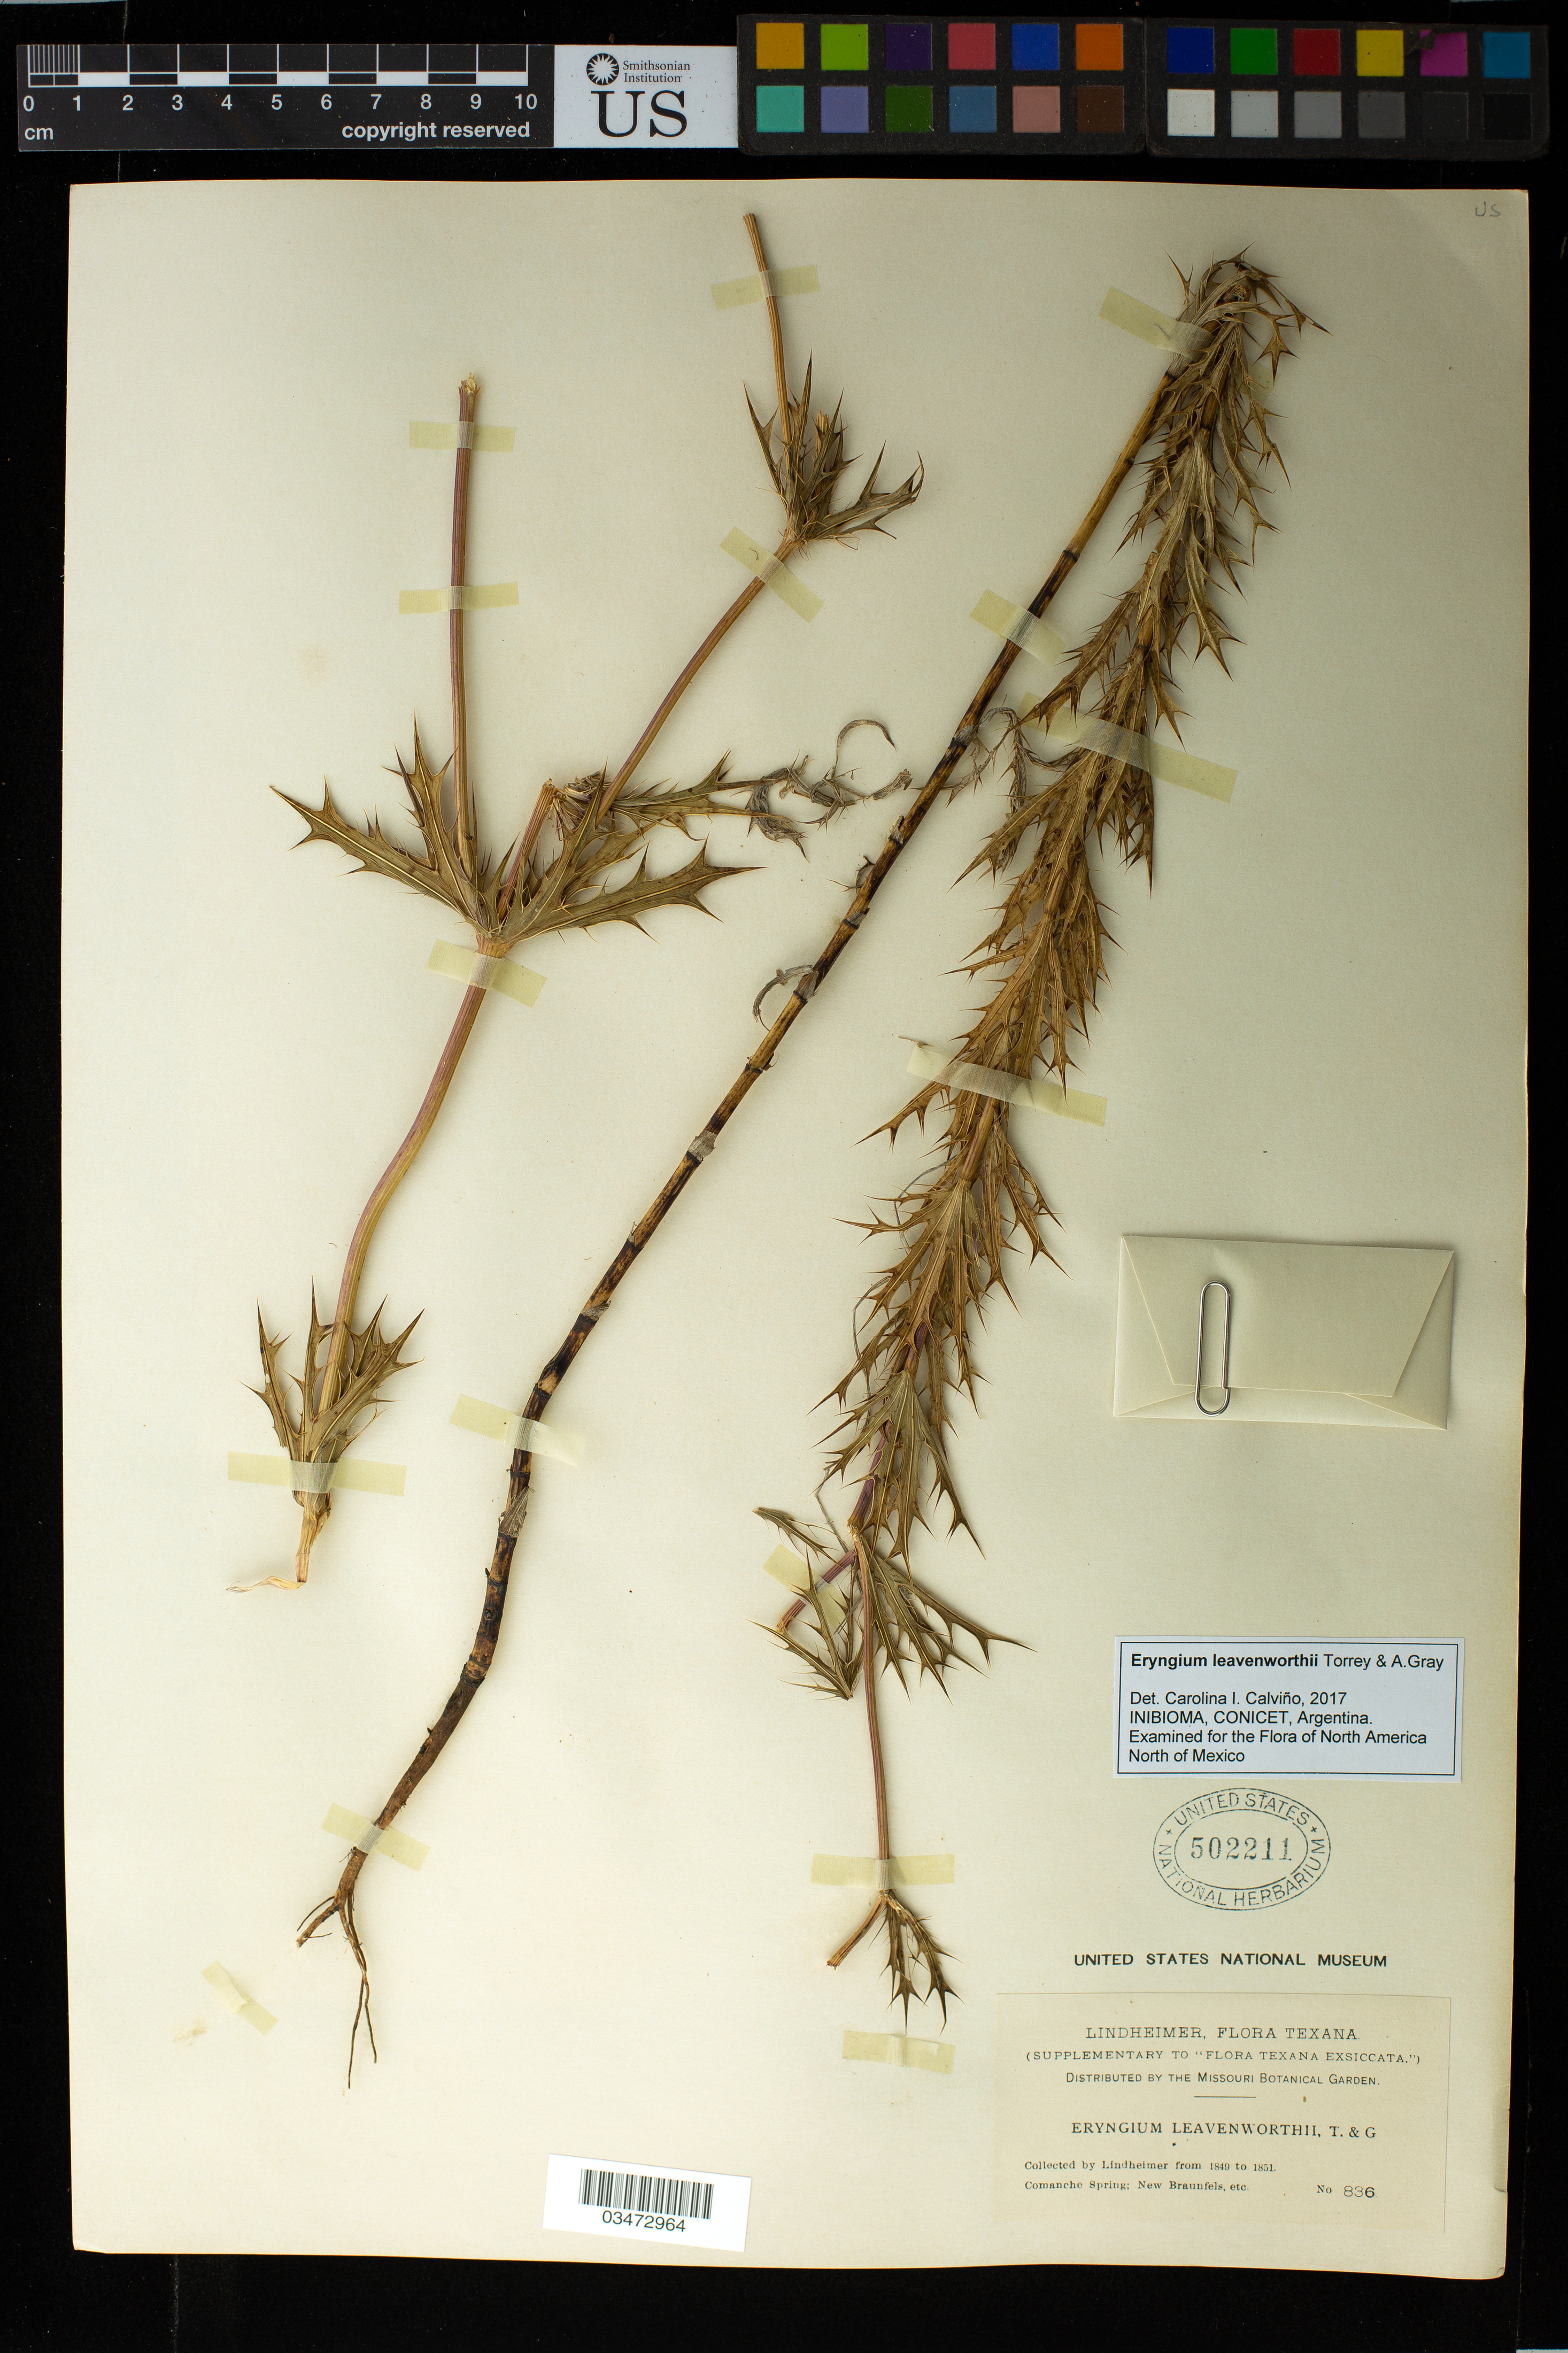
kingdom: Plantae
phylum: Tracheophyta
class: Magnoliopsida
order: Apiales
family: Apiaceae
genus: Eryngium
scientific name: Eryngium leavenworthii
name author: Torr. & A. Gray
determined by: Calviño, C. I.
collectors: F. J. Lindheimer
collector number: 836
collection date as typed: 1849 to -- -- 1851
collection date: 1849/1851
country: United States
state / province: Texas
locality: Comache spring; new braunfels; etc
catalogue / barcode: US 502211